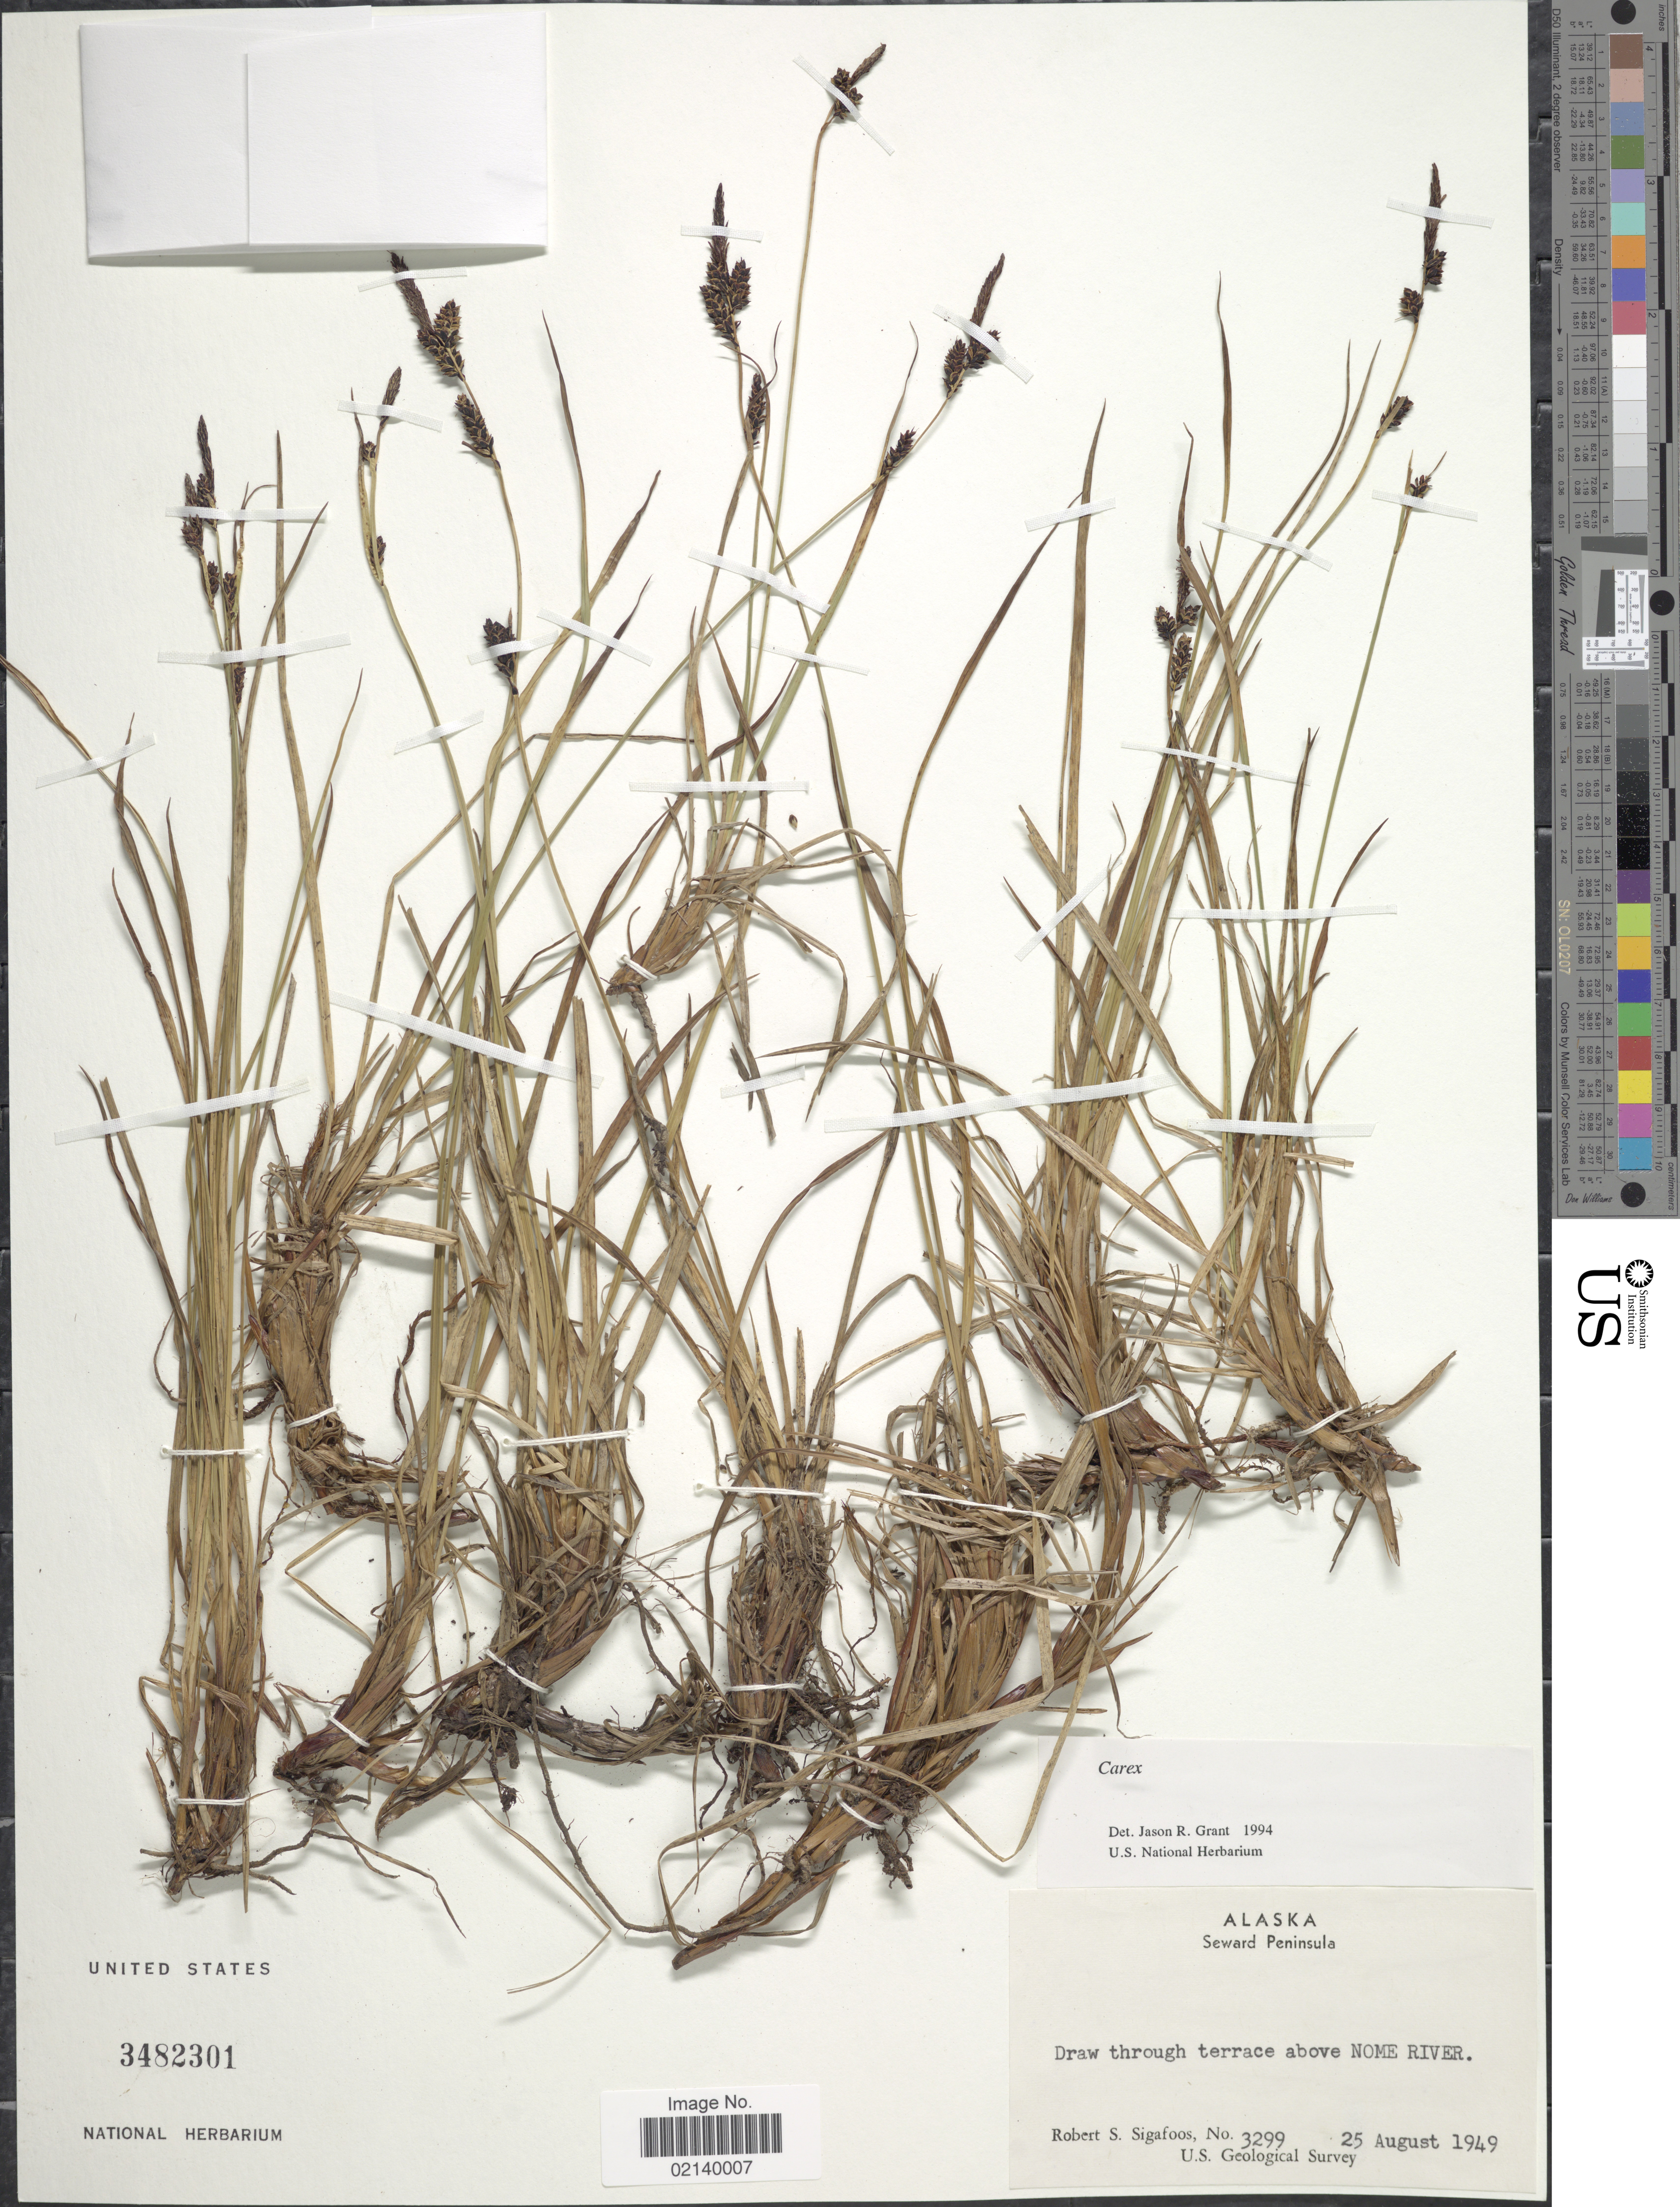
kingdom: Plantae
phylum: Tracheophyta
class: Liliopsida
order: Poales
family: Cyperaceae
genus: Carex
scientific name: Carex sp.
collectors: R. Sigafoos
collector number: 3299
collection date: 1949-08-25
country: United States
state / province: Alaska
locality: Seward Peninsula, draw through terrace above Nome River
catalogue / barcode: US 3482301